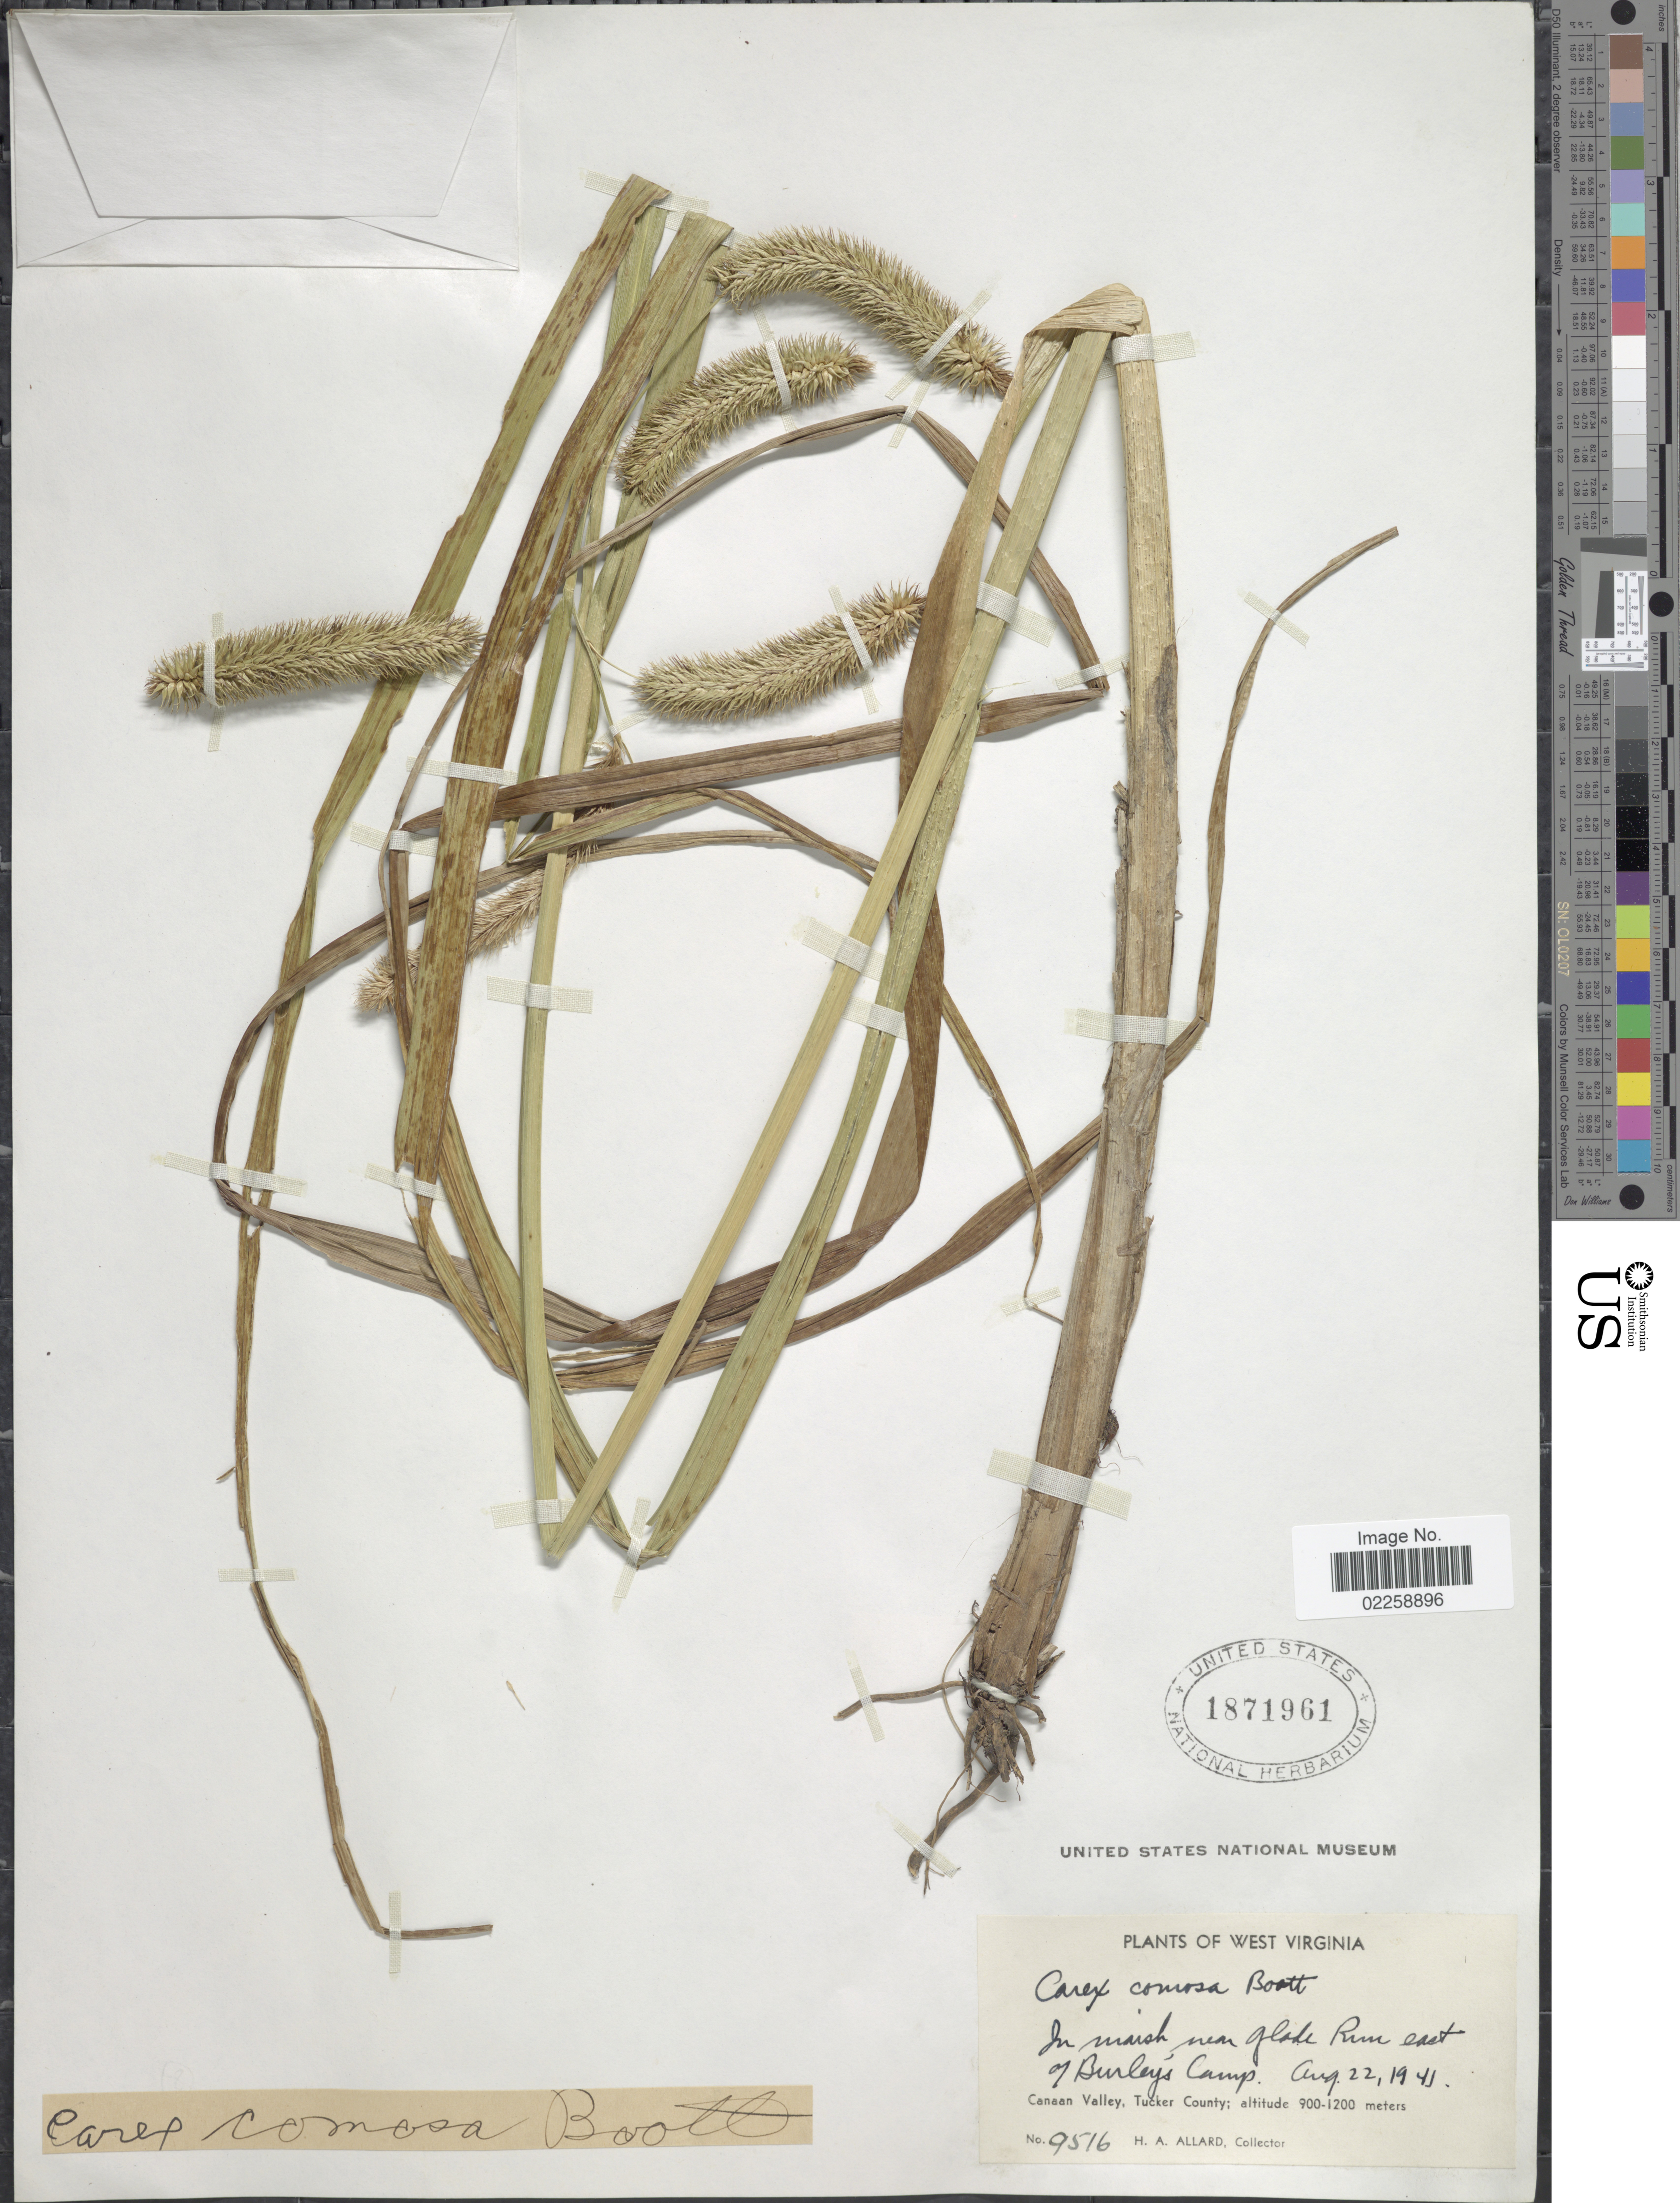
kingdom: Plantae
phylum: Tracheophyta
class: Liliopsida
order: Poales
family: Cyperaceae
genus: Carex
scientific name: Carex comosa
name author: Boott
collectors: H. A. Allard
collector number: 9516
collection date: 1941-08-22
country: United States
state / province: West Virginia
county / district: Tucker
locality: In marsh near glade Rim east of Burley's Camp, Canaan Valley, Tucker County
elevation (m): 900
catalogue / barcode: US 1871961